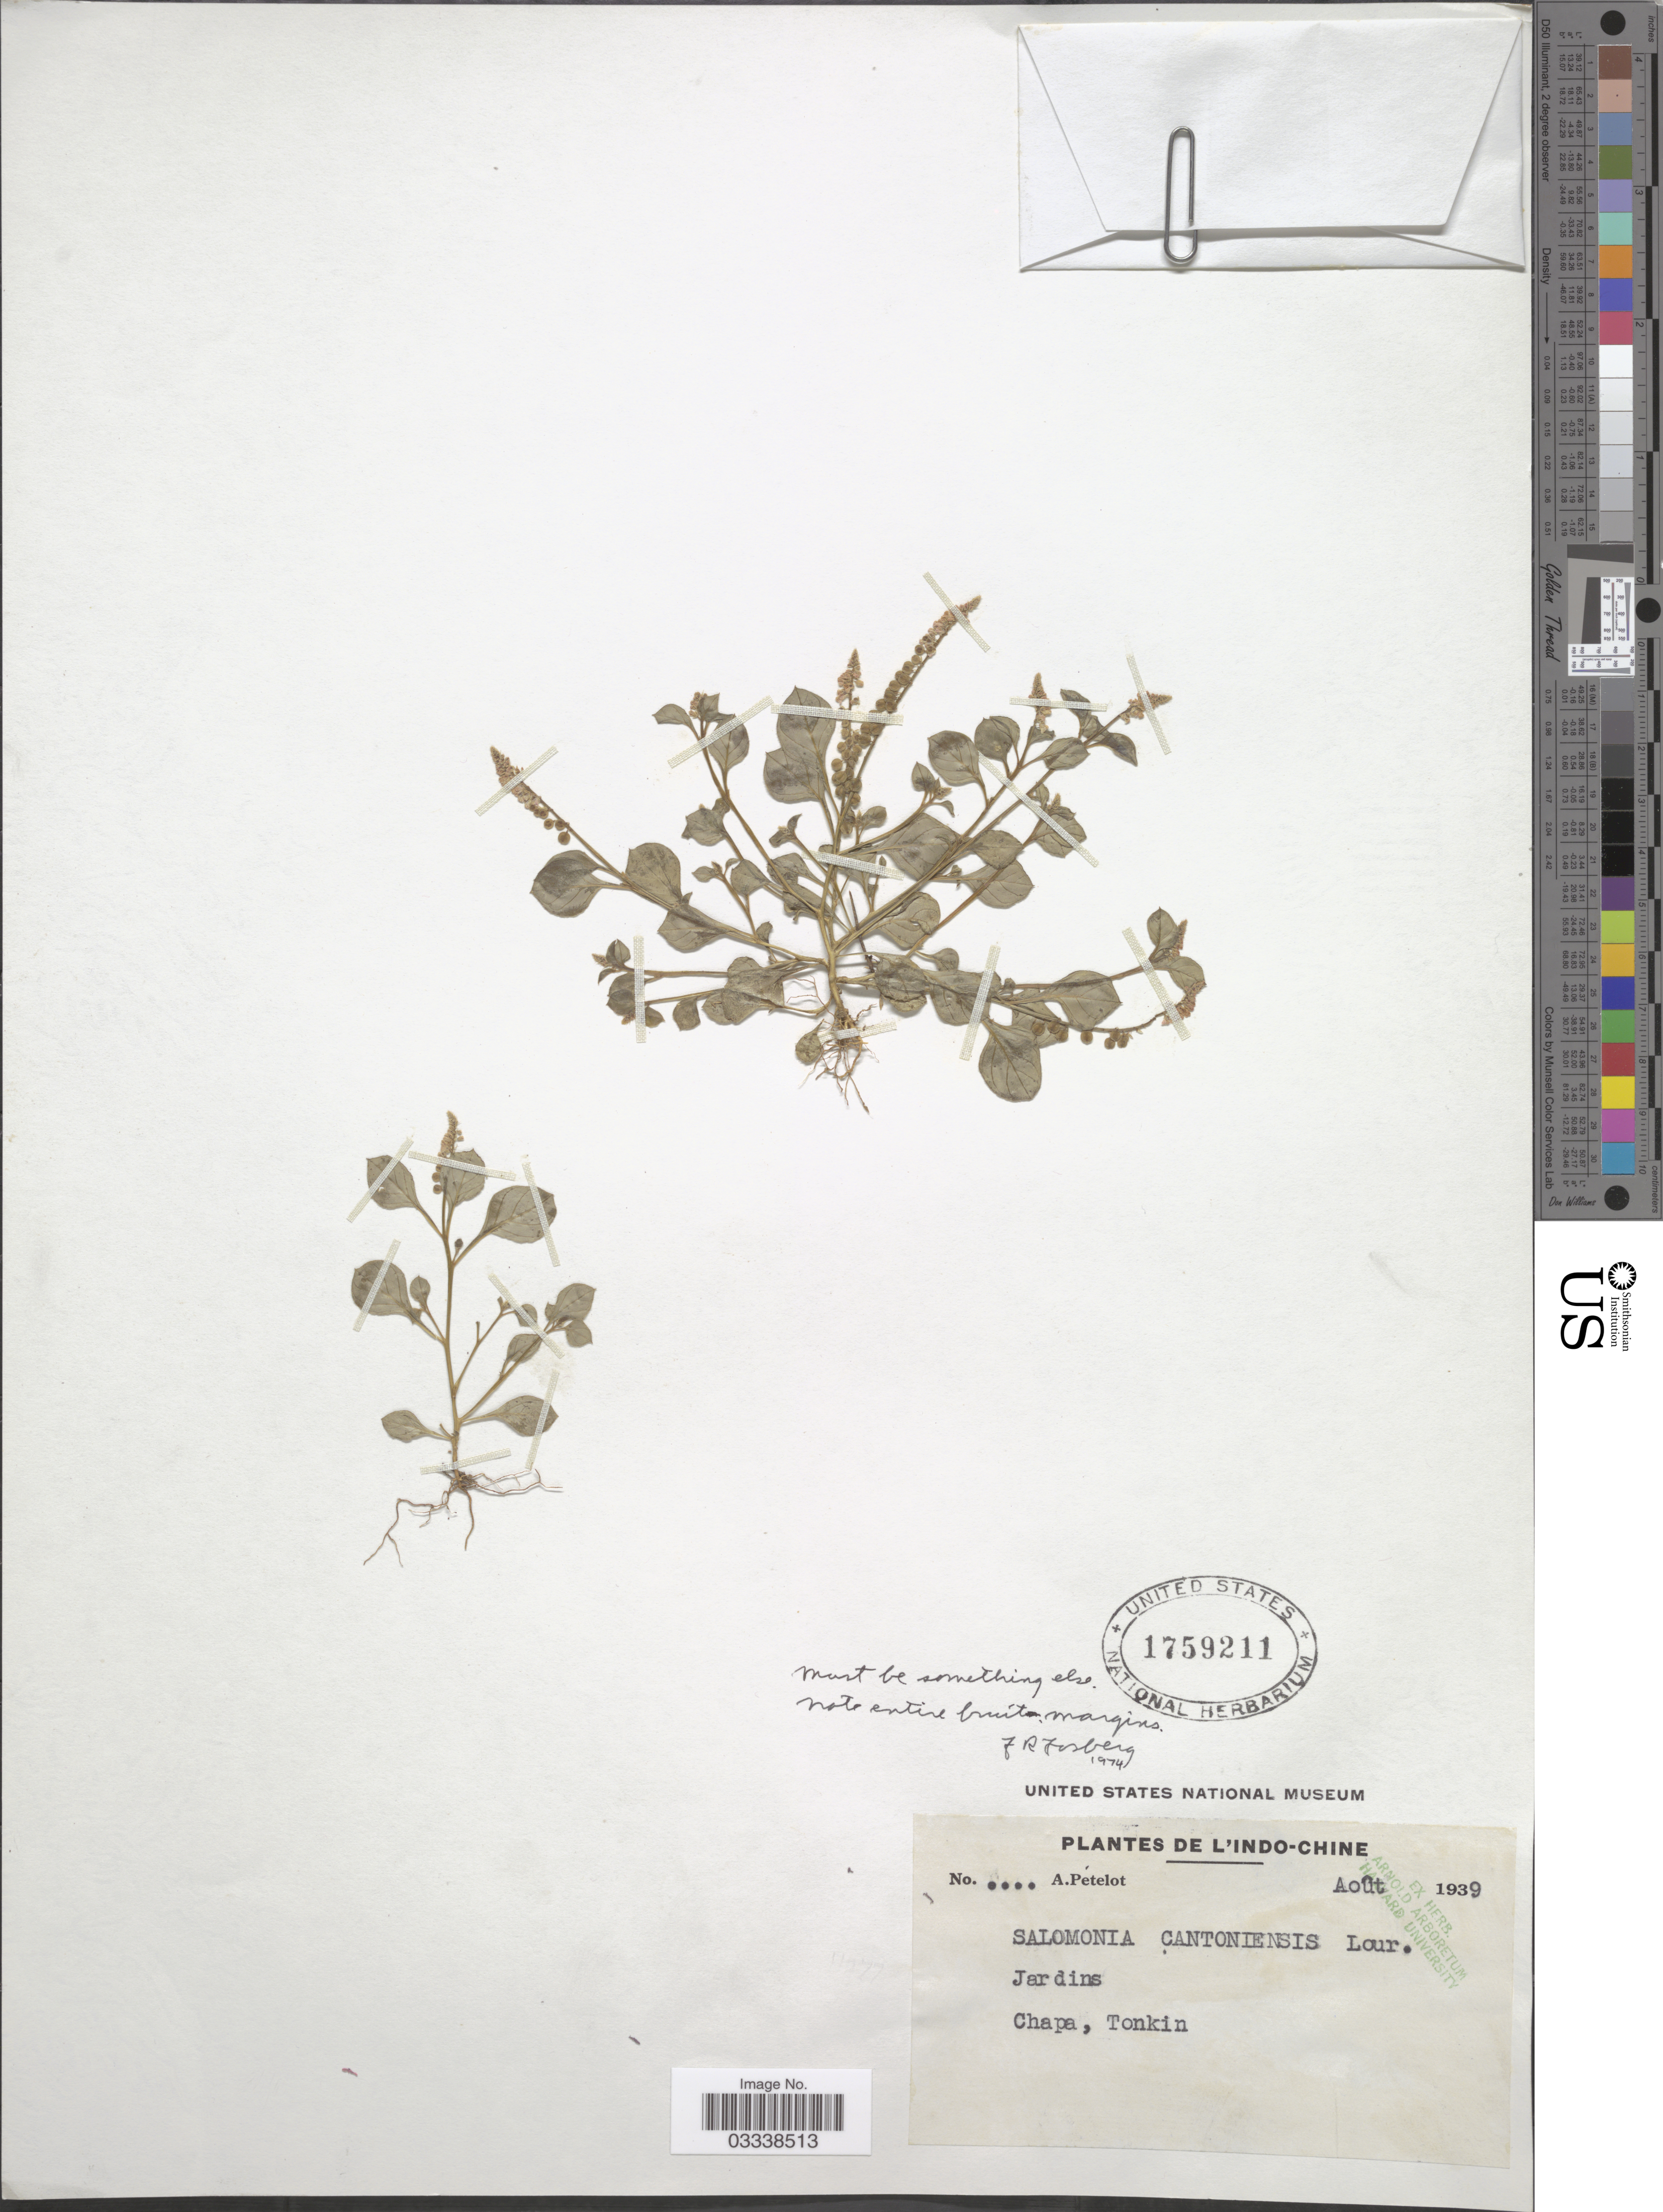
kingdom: Plantae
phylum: Tracheophyta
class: Magnoliopsida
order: Fabales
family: Polygalaceae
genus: Salomonia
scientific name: Salomonia sp.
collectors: A. Petelot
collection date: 1939-08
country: Vietnam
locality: L'Indo-Chine, Jardins, Chapa, Tonkin.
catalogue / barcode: US 1759211